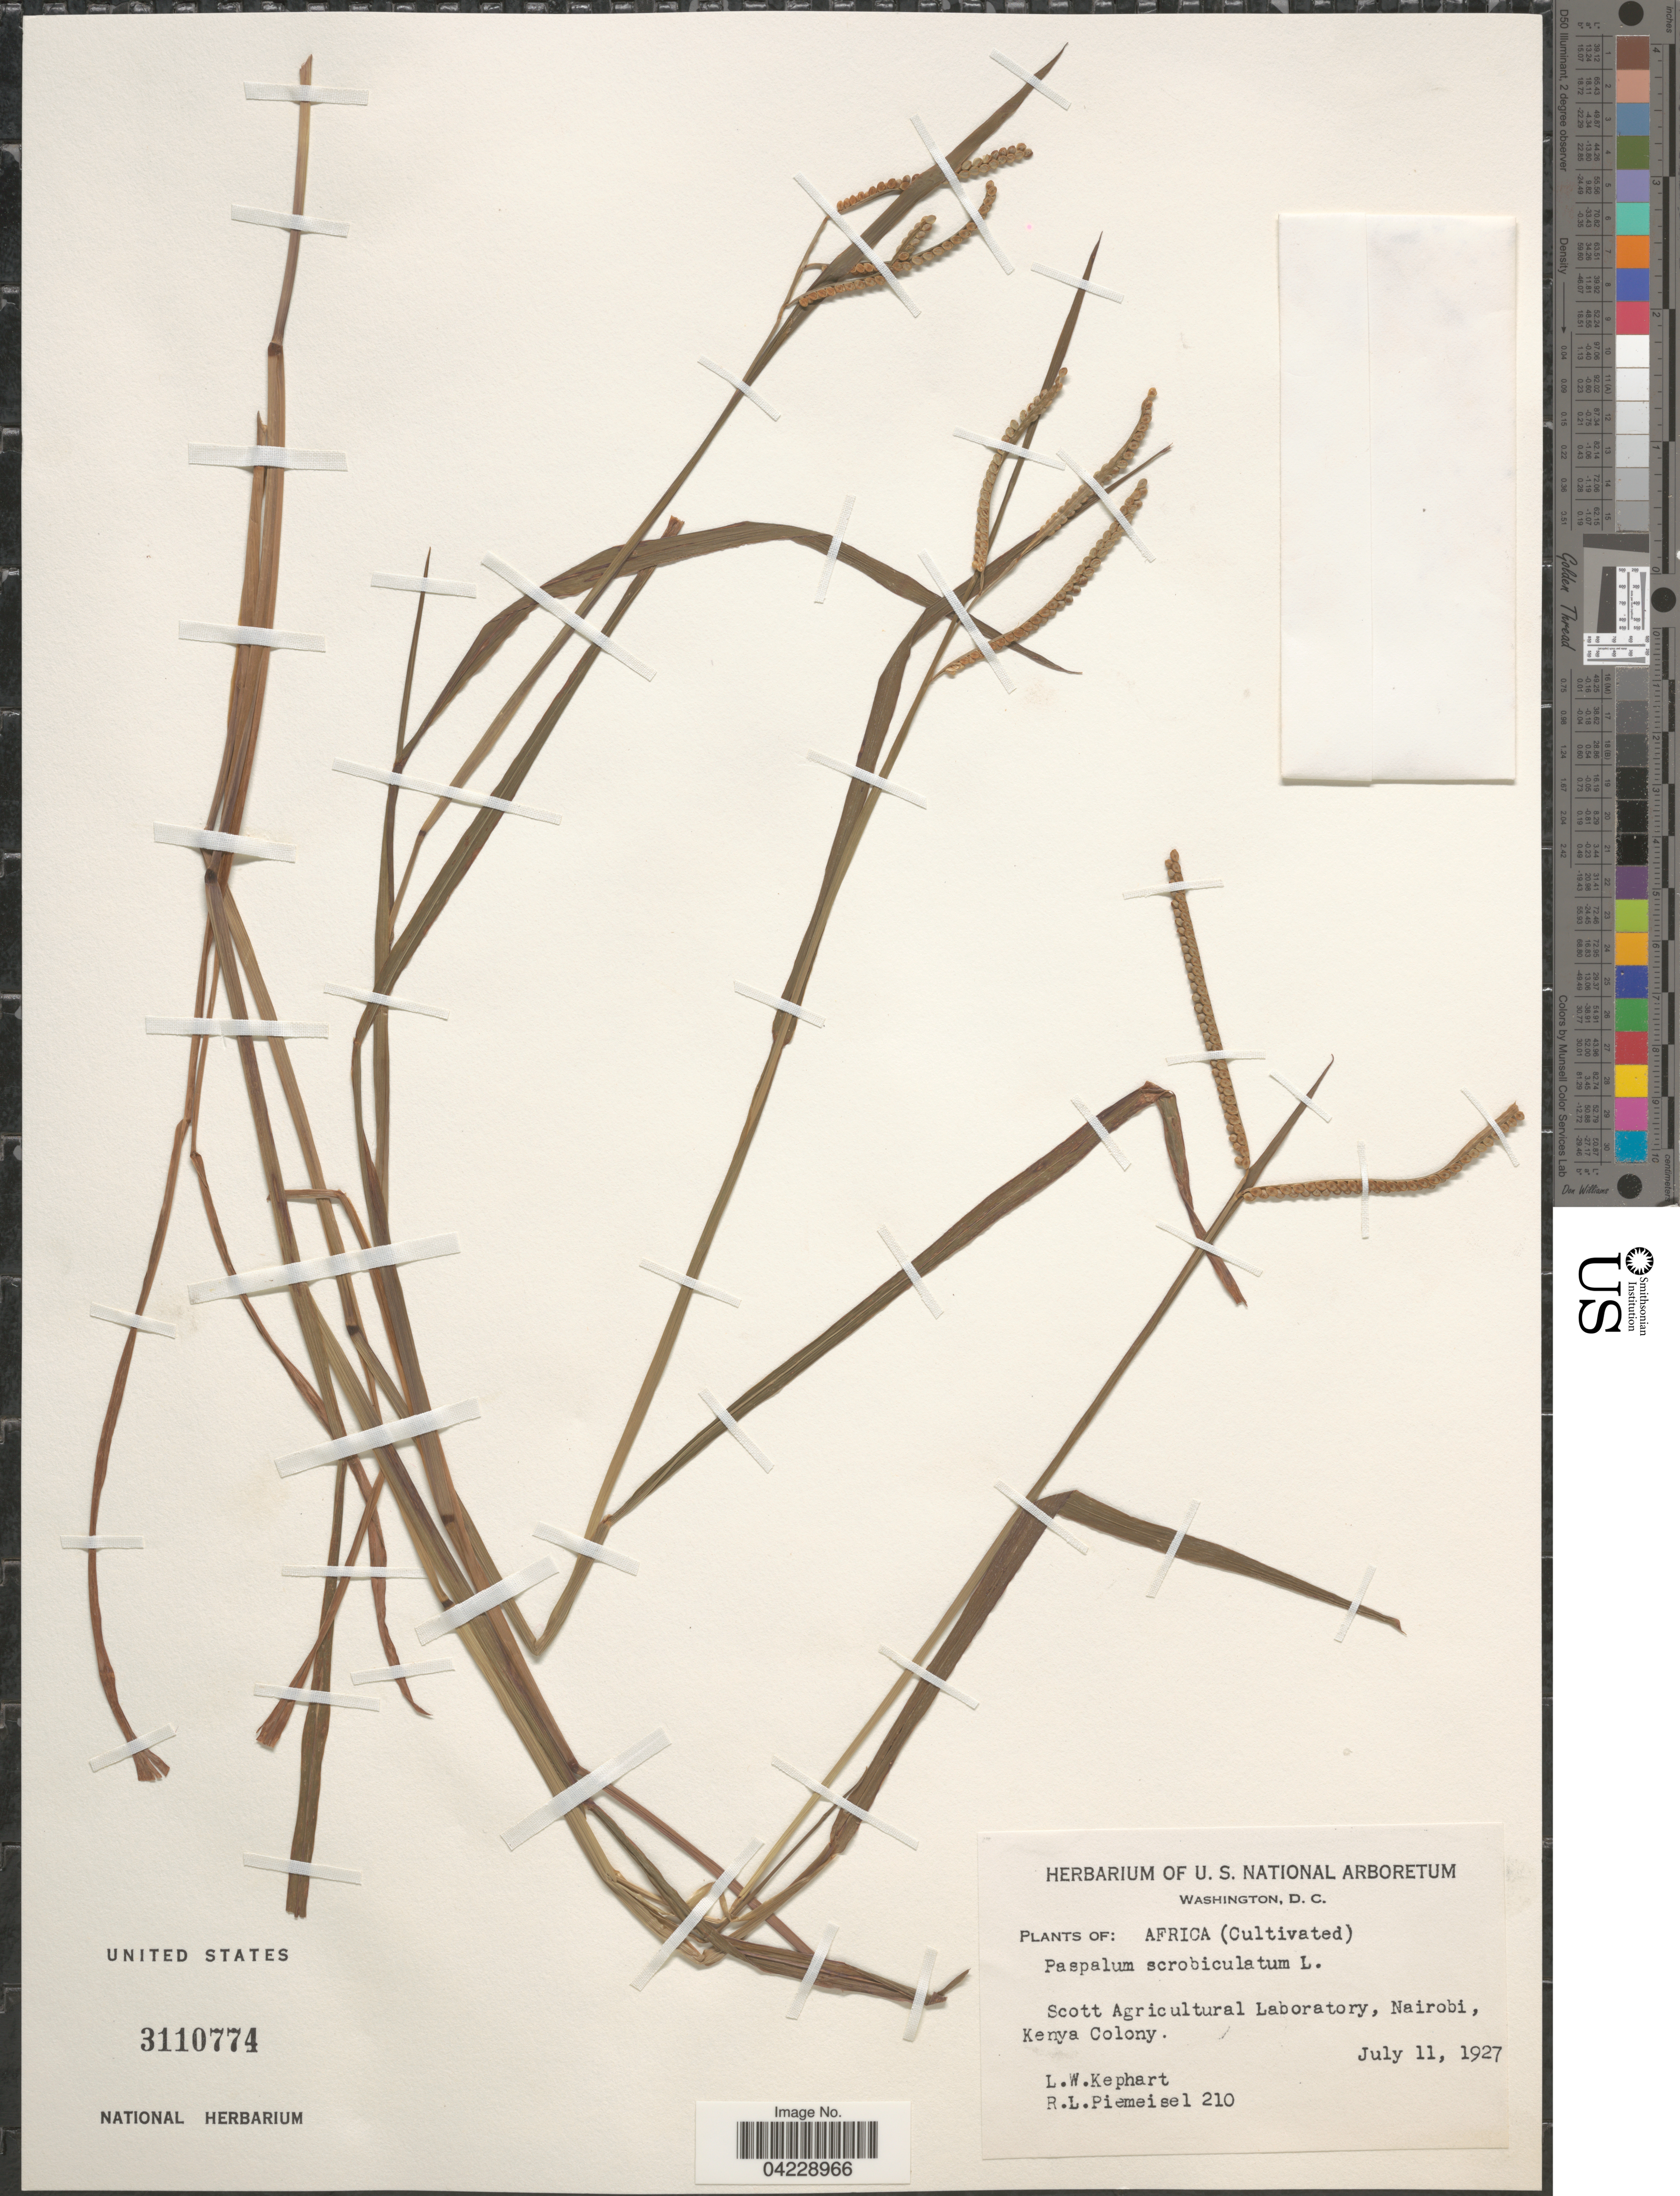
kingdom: Plantae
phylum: Tracheophyta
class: Liliopsida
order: Poales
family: Poaceae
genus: Paspalum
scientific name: Paspalum scrobiculatum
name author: L.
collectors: L. W. Kephart & R. L. Piemeisel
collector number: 210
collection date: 1927-07-11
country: Kenya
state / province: Nairobi Area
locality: Scott Agricultural Laboratory, Kenya Colony.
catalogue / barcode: US 3110774